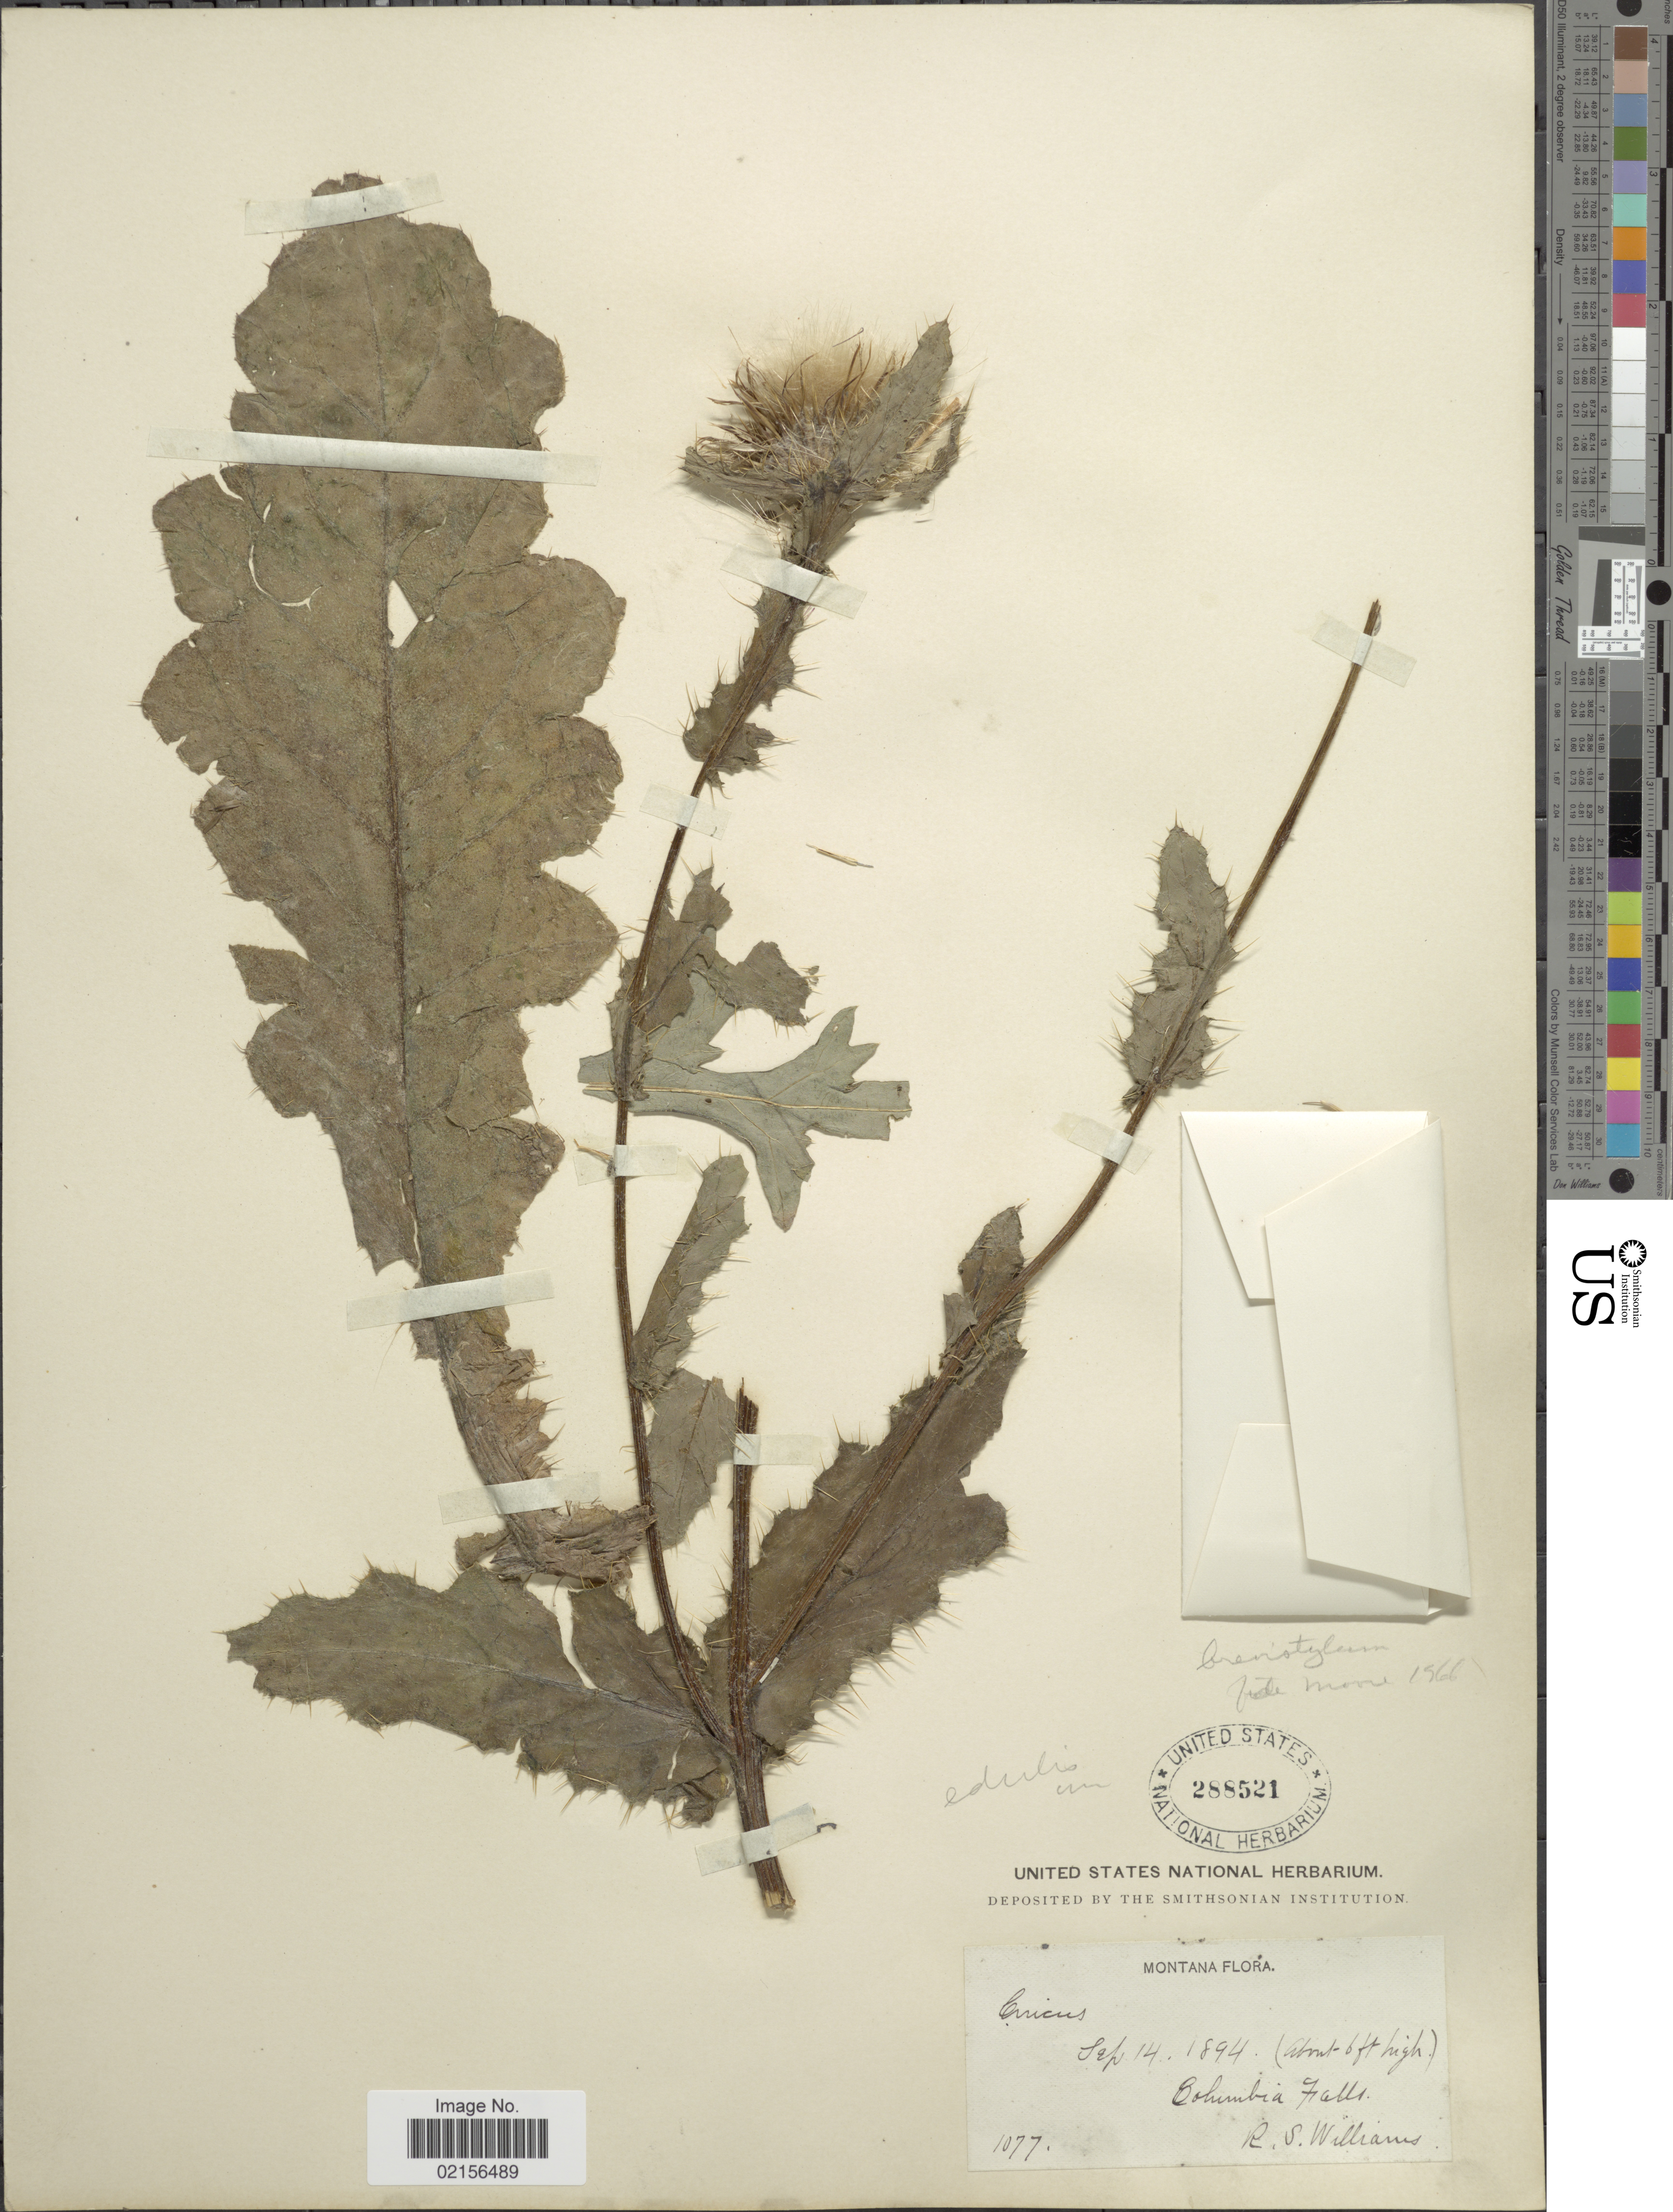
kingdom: Plantae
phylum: Tracheophyta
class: Magnoliopsida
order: Asterales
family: Asteraceae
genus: Cirsium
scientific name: Cirsium brevistylum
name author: Cronq.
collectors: R. S. Williams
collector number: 1077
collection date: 1894-09-14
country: United States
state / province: Montana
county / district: Flathead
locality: Colombia Falls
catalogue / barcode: US 288521